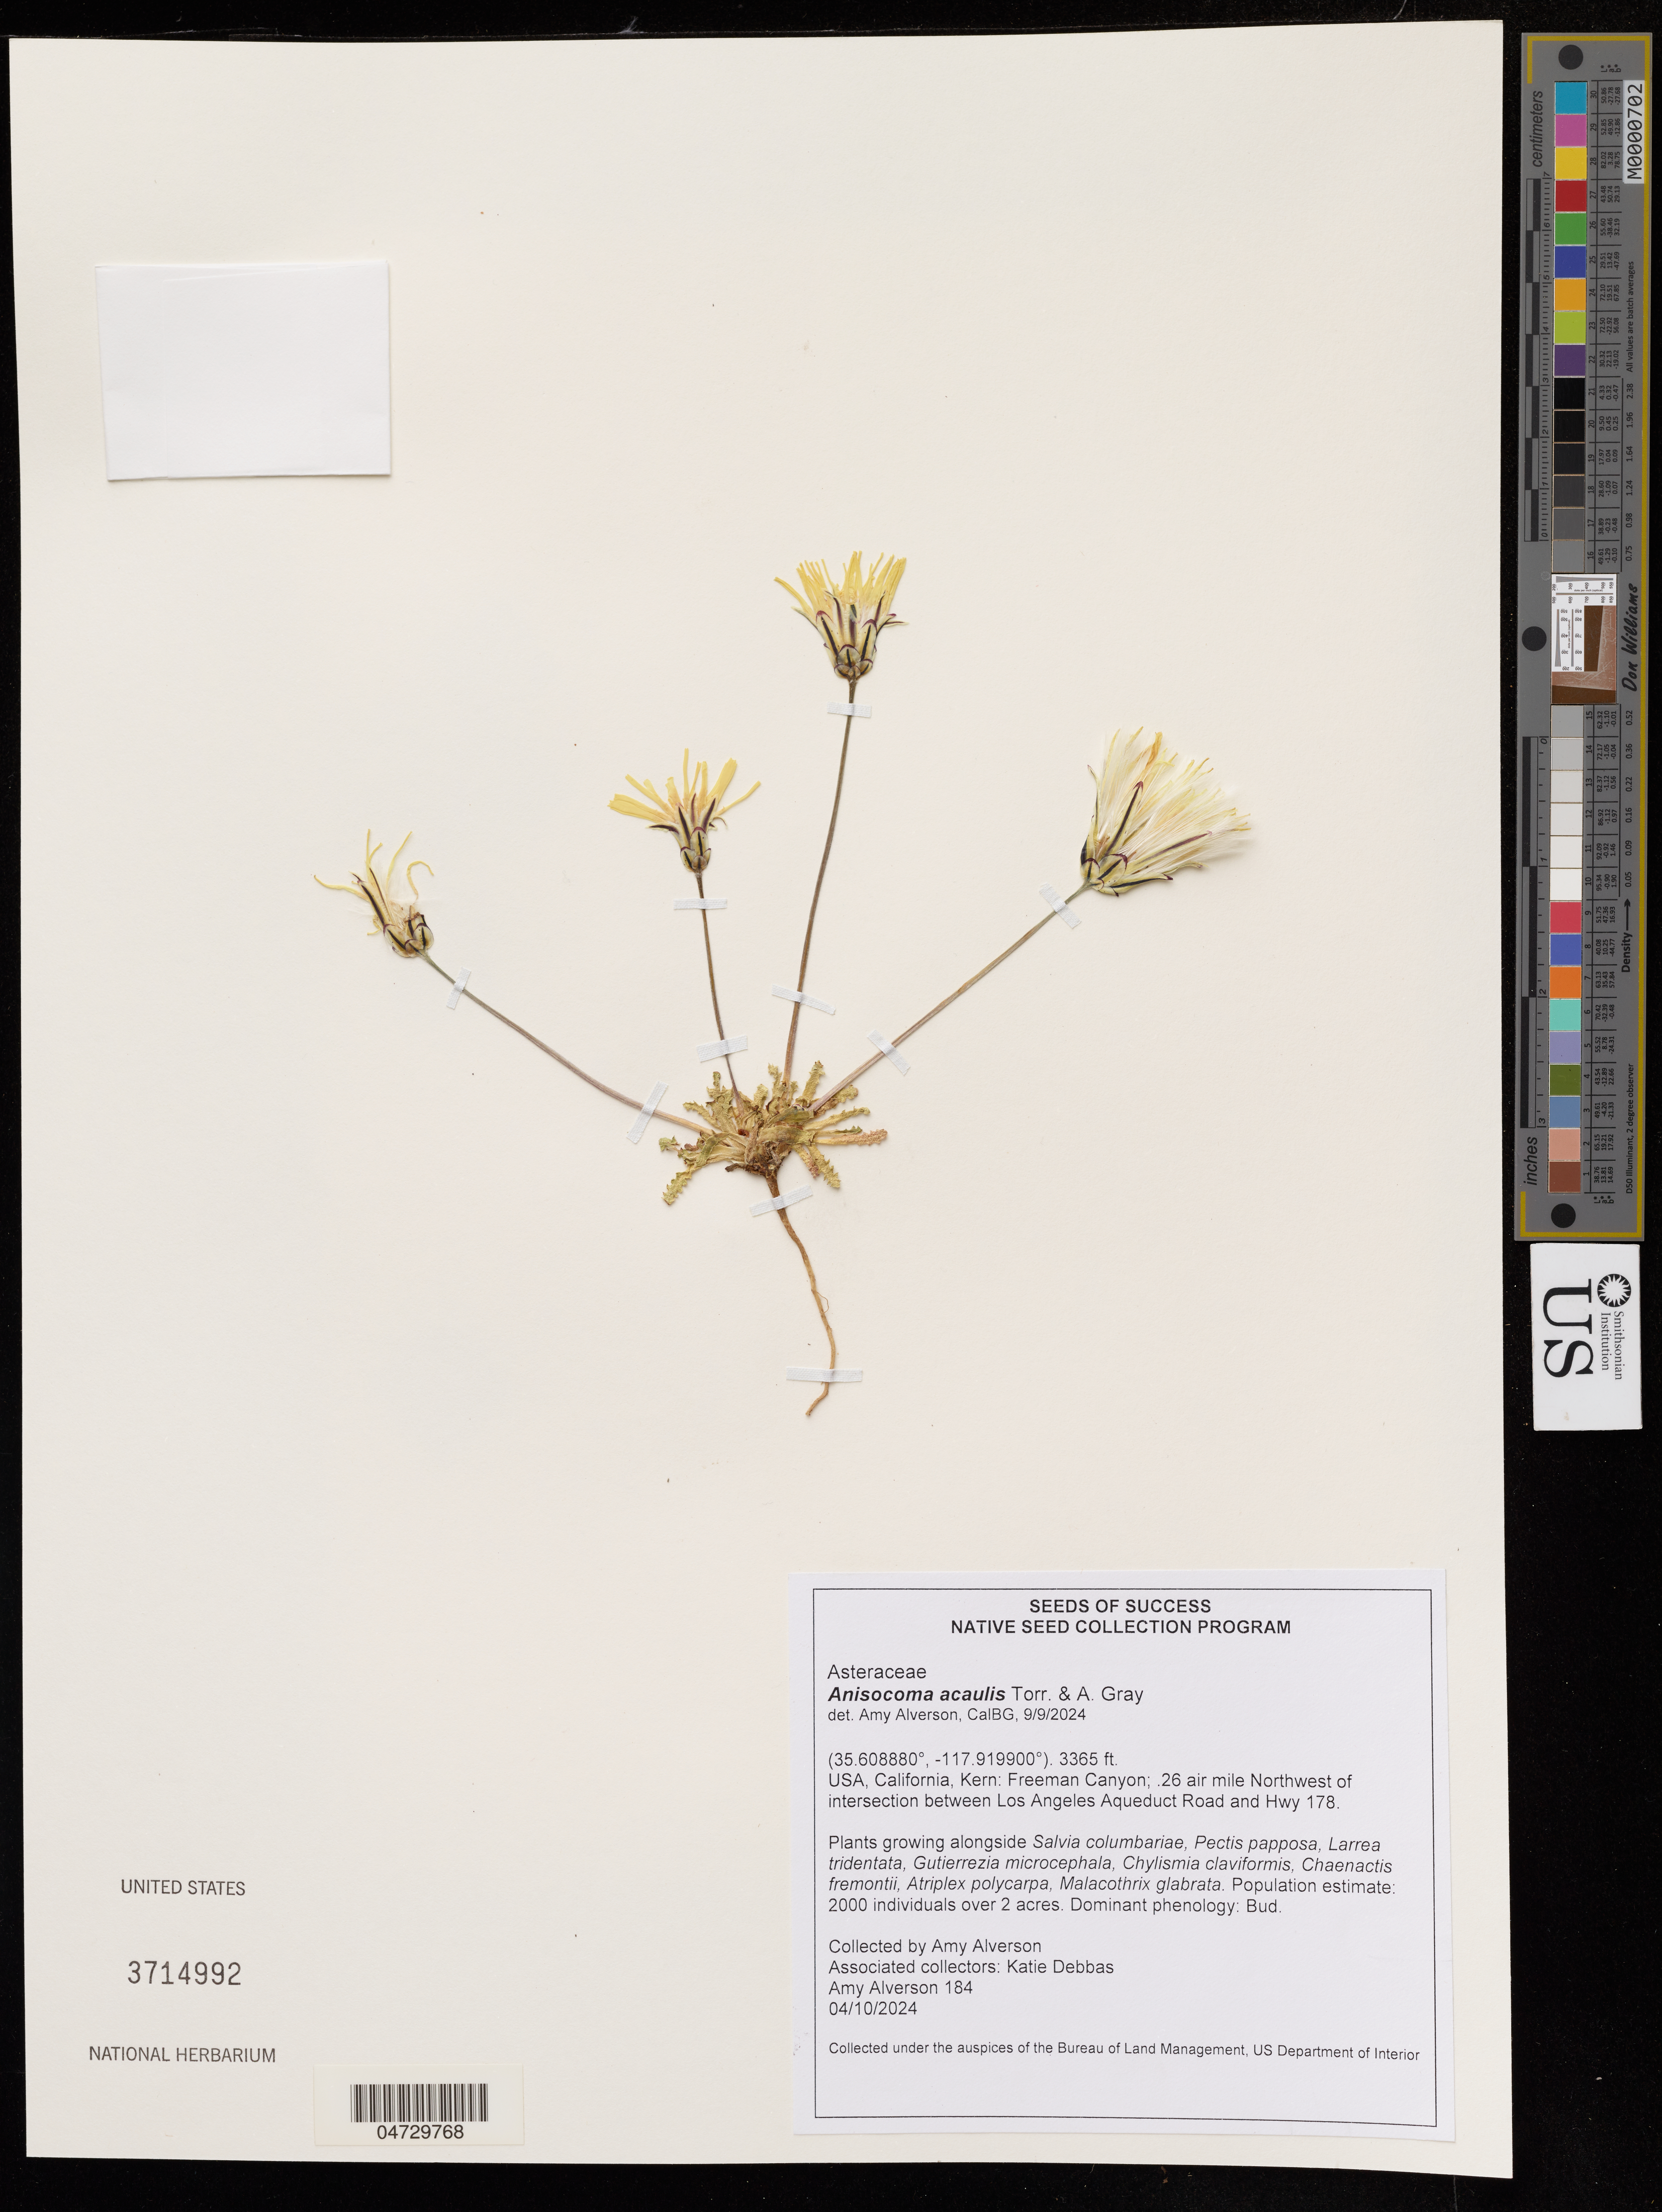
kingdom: Plantae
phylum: Tracheophyta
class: Magnoliopsida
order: Asterales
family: Asteraceae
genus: Anisocoma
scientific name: Anisocoma acaulis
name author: Torr. & A. Gray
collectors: A. Alverson & K. Debbas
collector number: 184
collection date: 2024-04-10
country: United States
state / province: California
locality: Kern: Freeman Canyon; .26 air mile Northwest of intersection between Los Angeles Aqueduct Road and Hwy 178.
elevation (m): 1026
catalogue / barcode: US 3714992